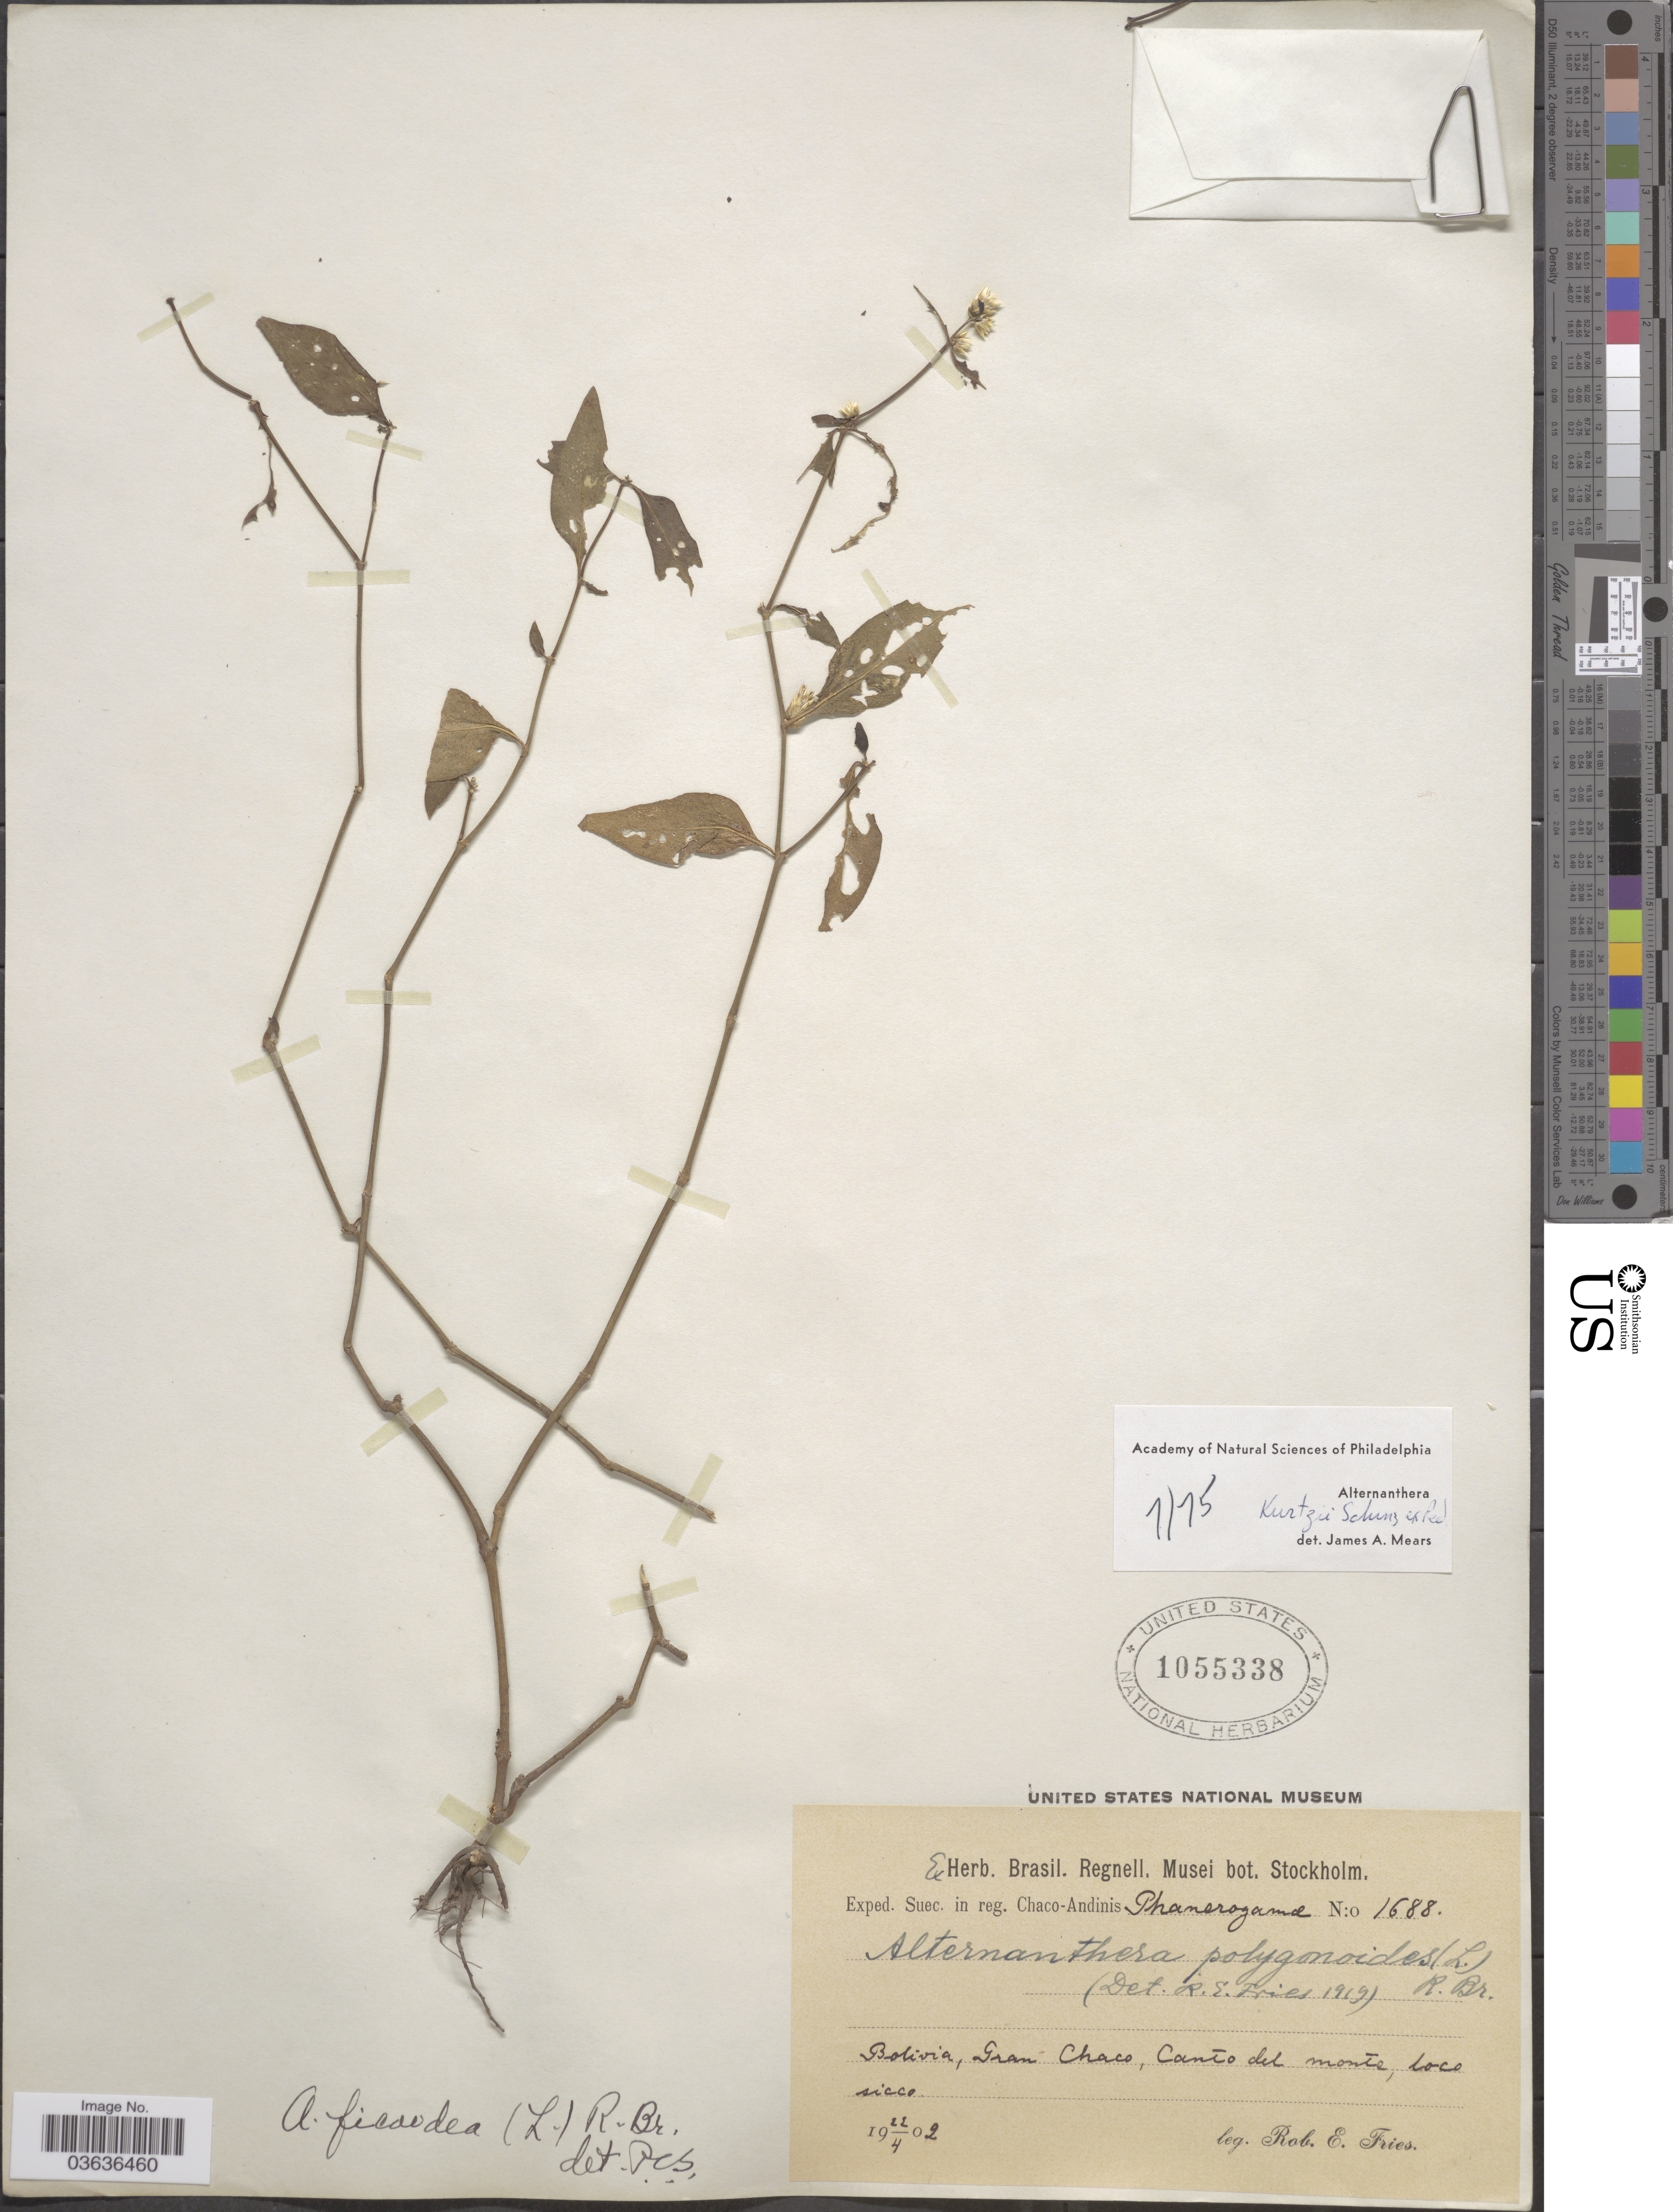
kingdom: Plantae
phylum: Tracheophyta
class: Magnoliopsida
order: Caryophyllales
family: Amaranthaceae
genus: Alternanthera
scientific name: Alternanthera kurtzii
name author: Schinz ex Pederson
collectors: R. E. Fries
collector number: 1688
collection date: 1902-04-22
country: Bolivia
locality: Gran Chaco, Canto del monte.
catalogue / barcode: US 1055338